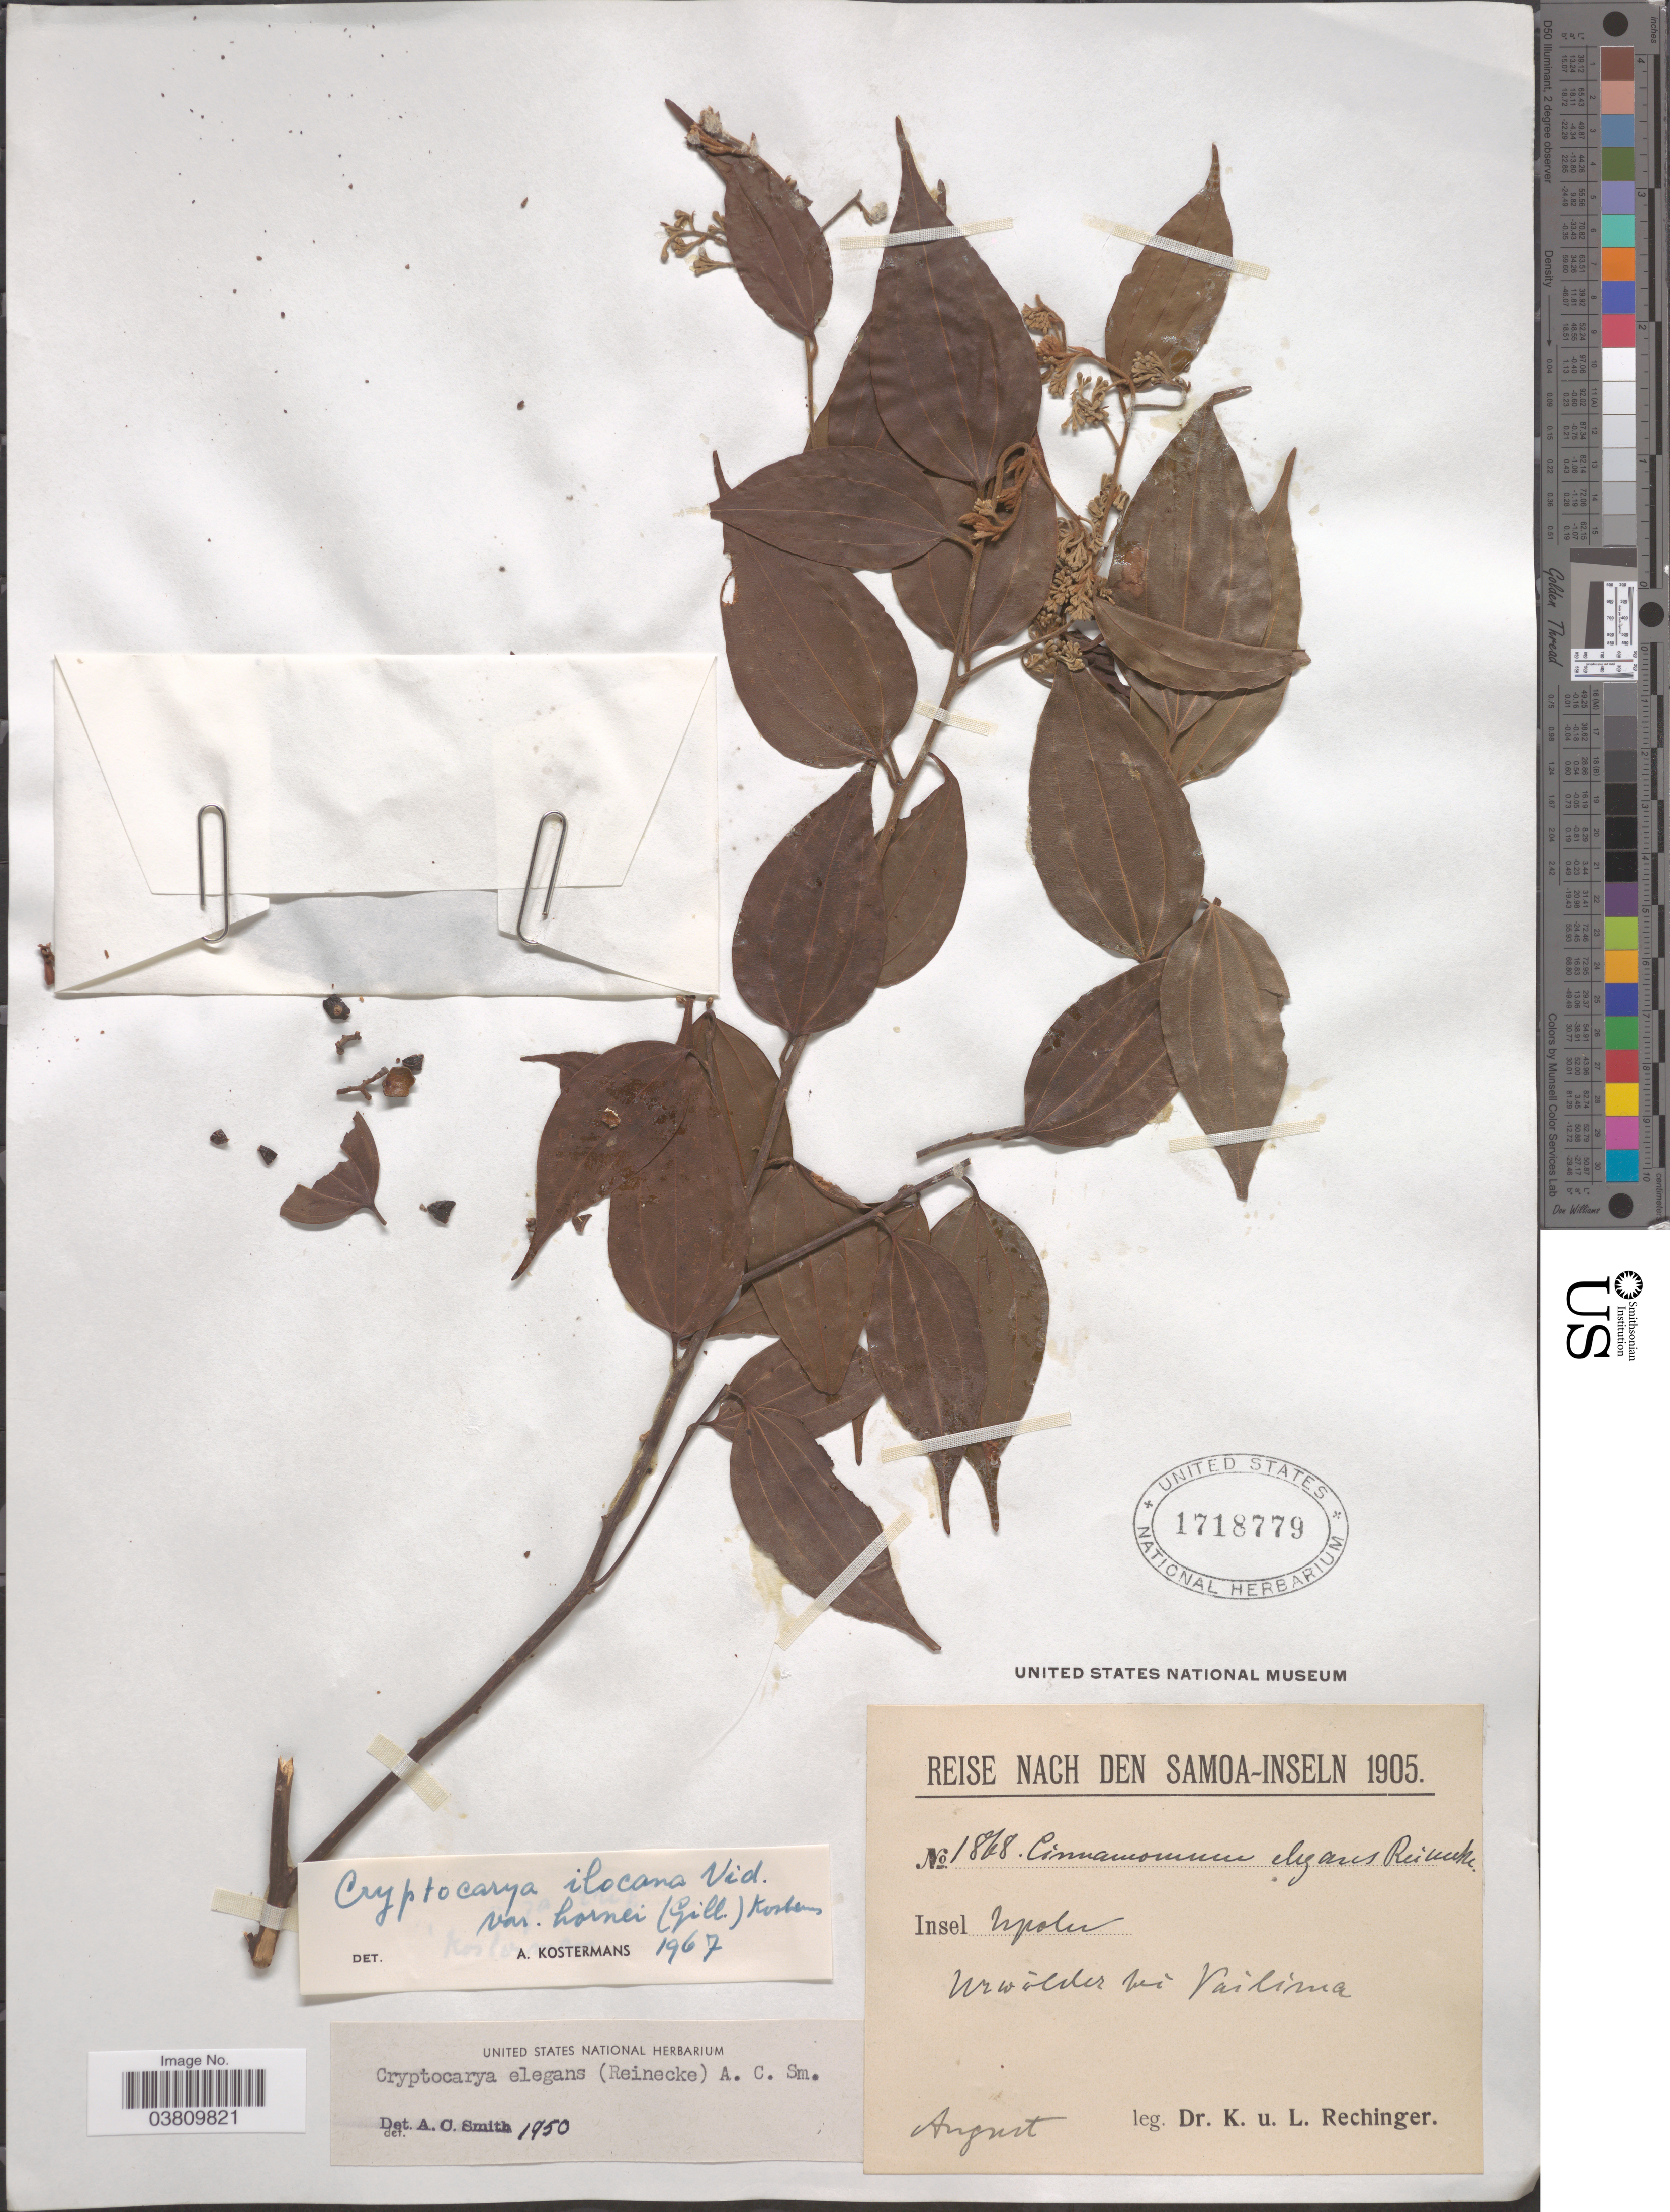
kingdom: Plantae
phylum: Tracheophyta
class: Magnoliopsida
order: Laurales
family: Lauraceae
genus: Cryptocarya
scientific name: Cryptocarya hornei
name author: Gillespie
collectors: K. Rechinger & L. Rechinger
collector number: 1868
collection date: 1905-08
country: Samoa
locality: Samoa-Inseln. Insel Upolu. Urwälder bei Vailima.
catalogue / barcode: US 1718779